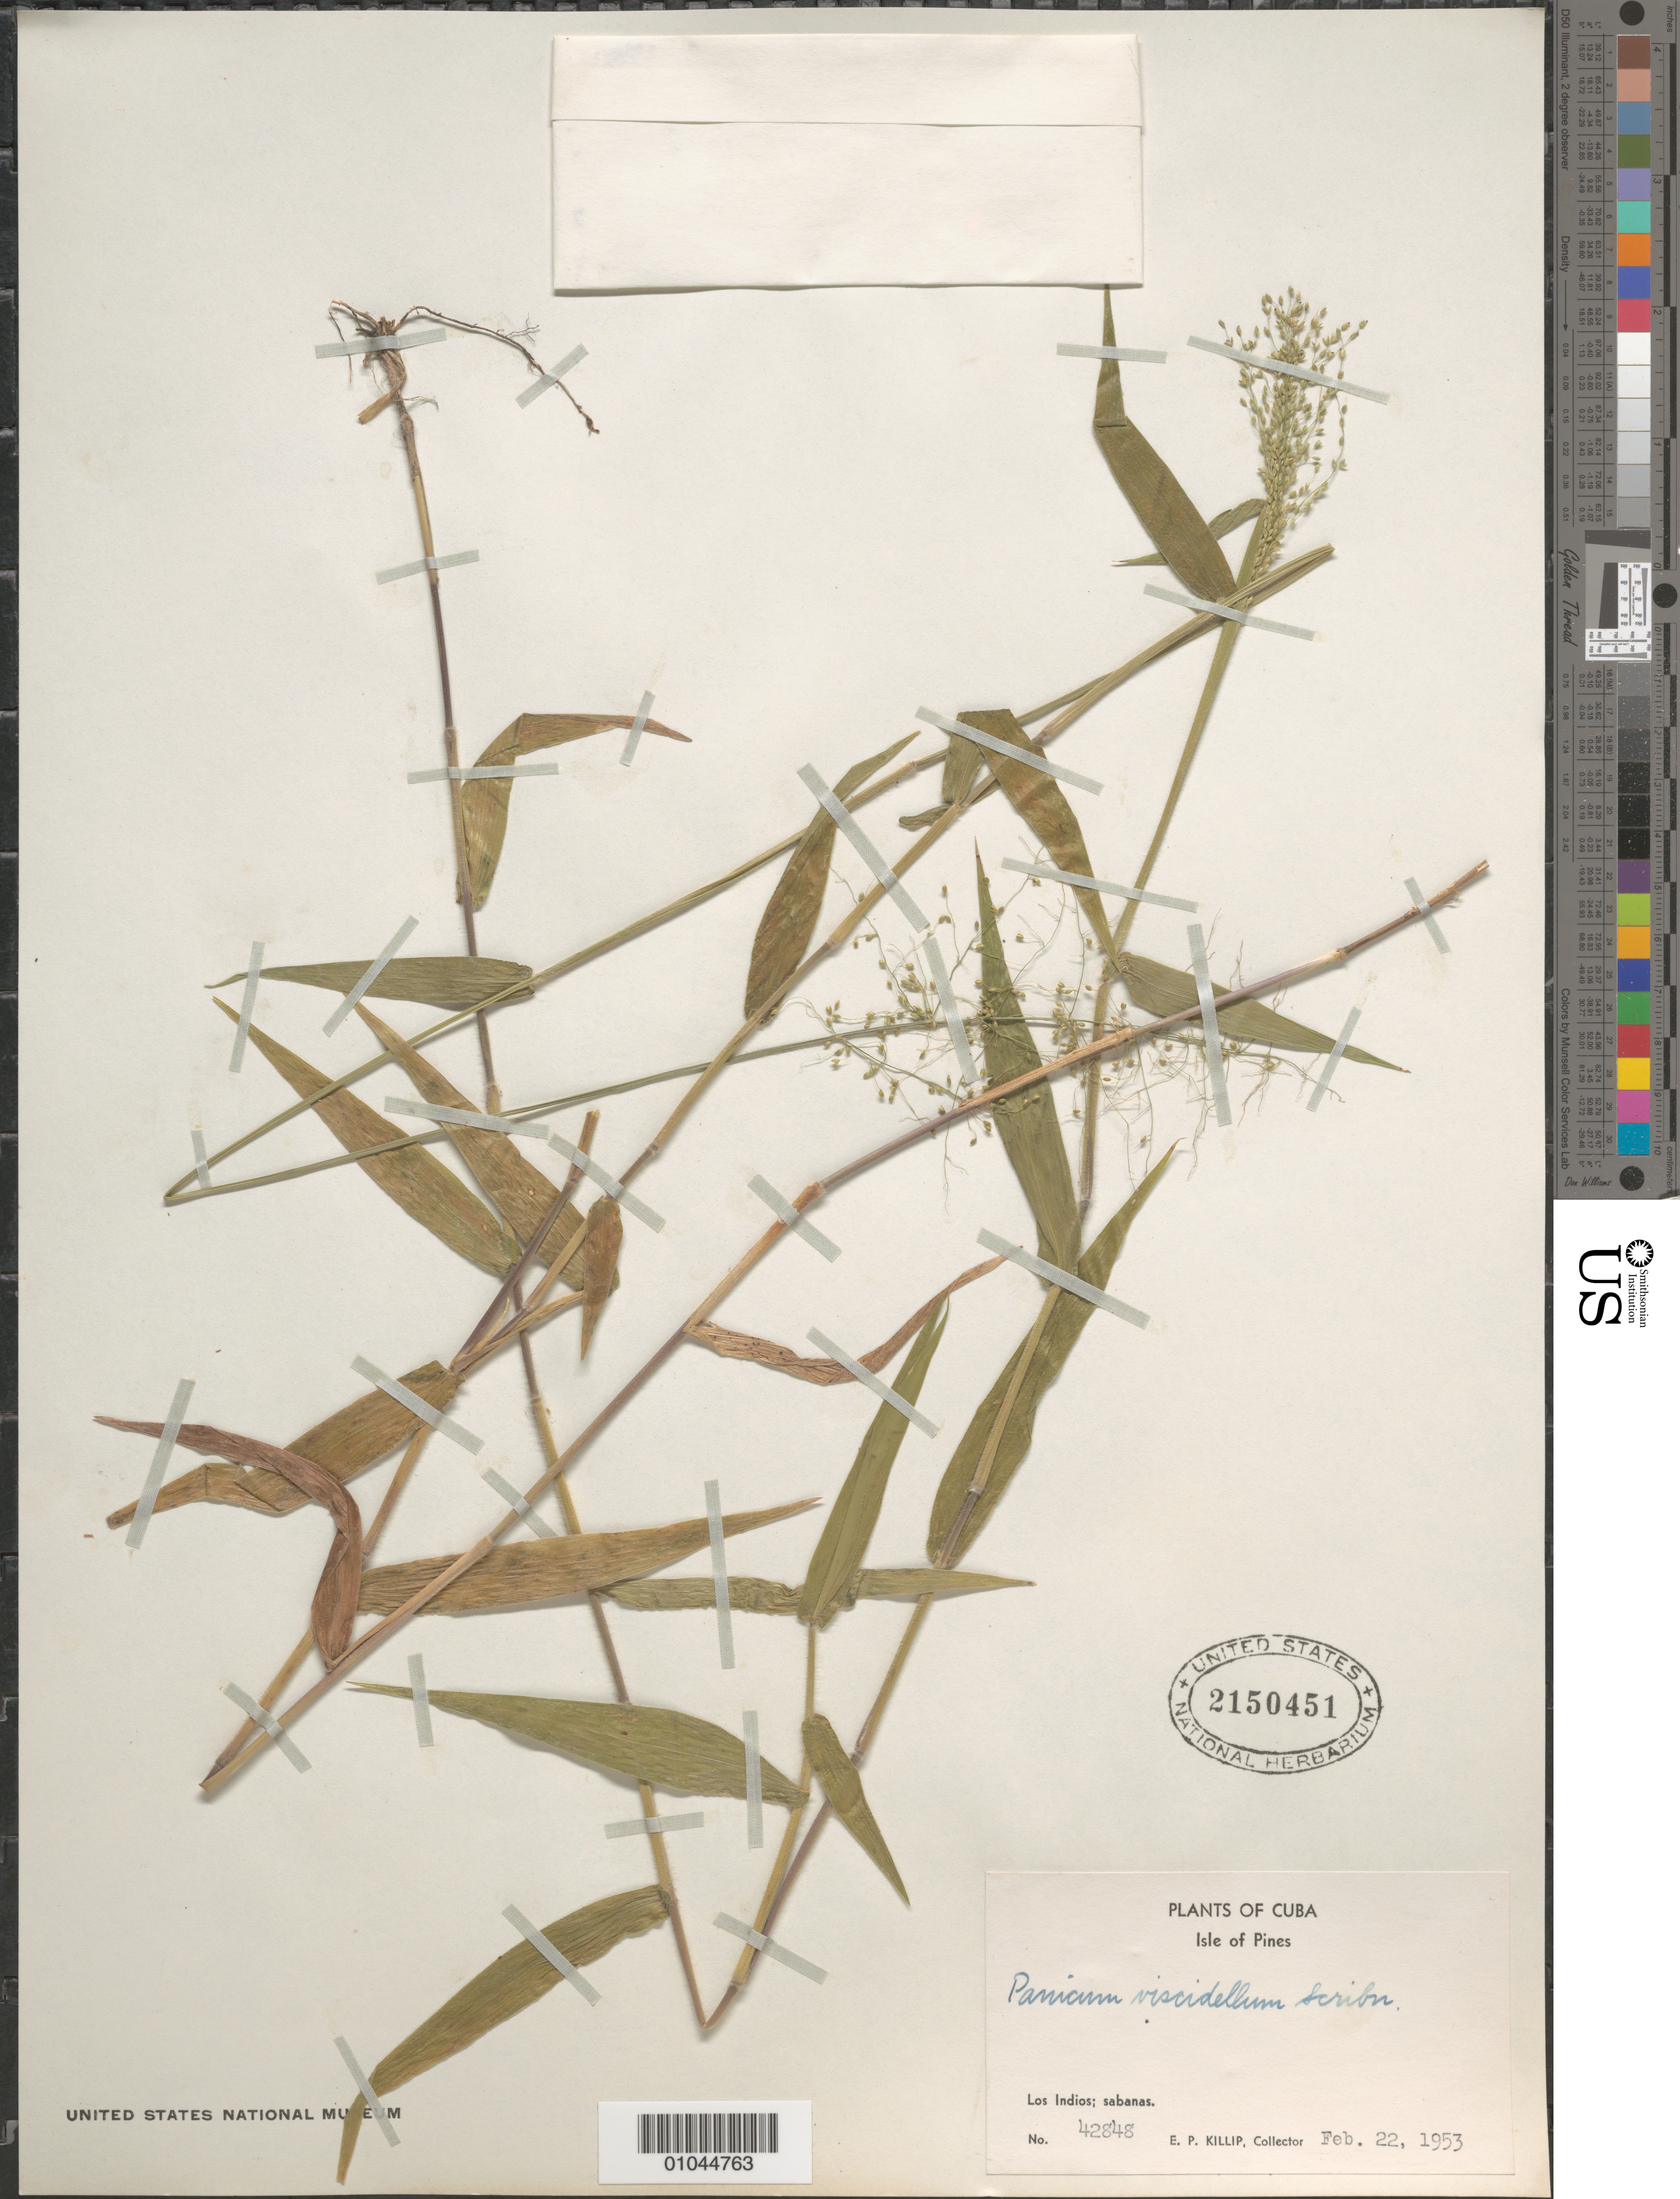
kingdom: Plantae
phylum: Tracheophyta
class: Liliopsida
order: Poales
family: Poaceae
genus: Panicum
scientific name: Panicum viscidellum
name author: Scribn.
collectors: E. P. Killip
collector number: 42848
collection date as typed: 22 Feb 1953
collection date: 1953-02-22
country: Cuba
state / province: Isla de la Juventud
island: Isla de la Juventud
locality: Los Indios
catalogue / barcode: US 2150451